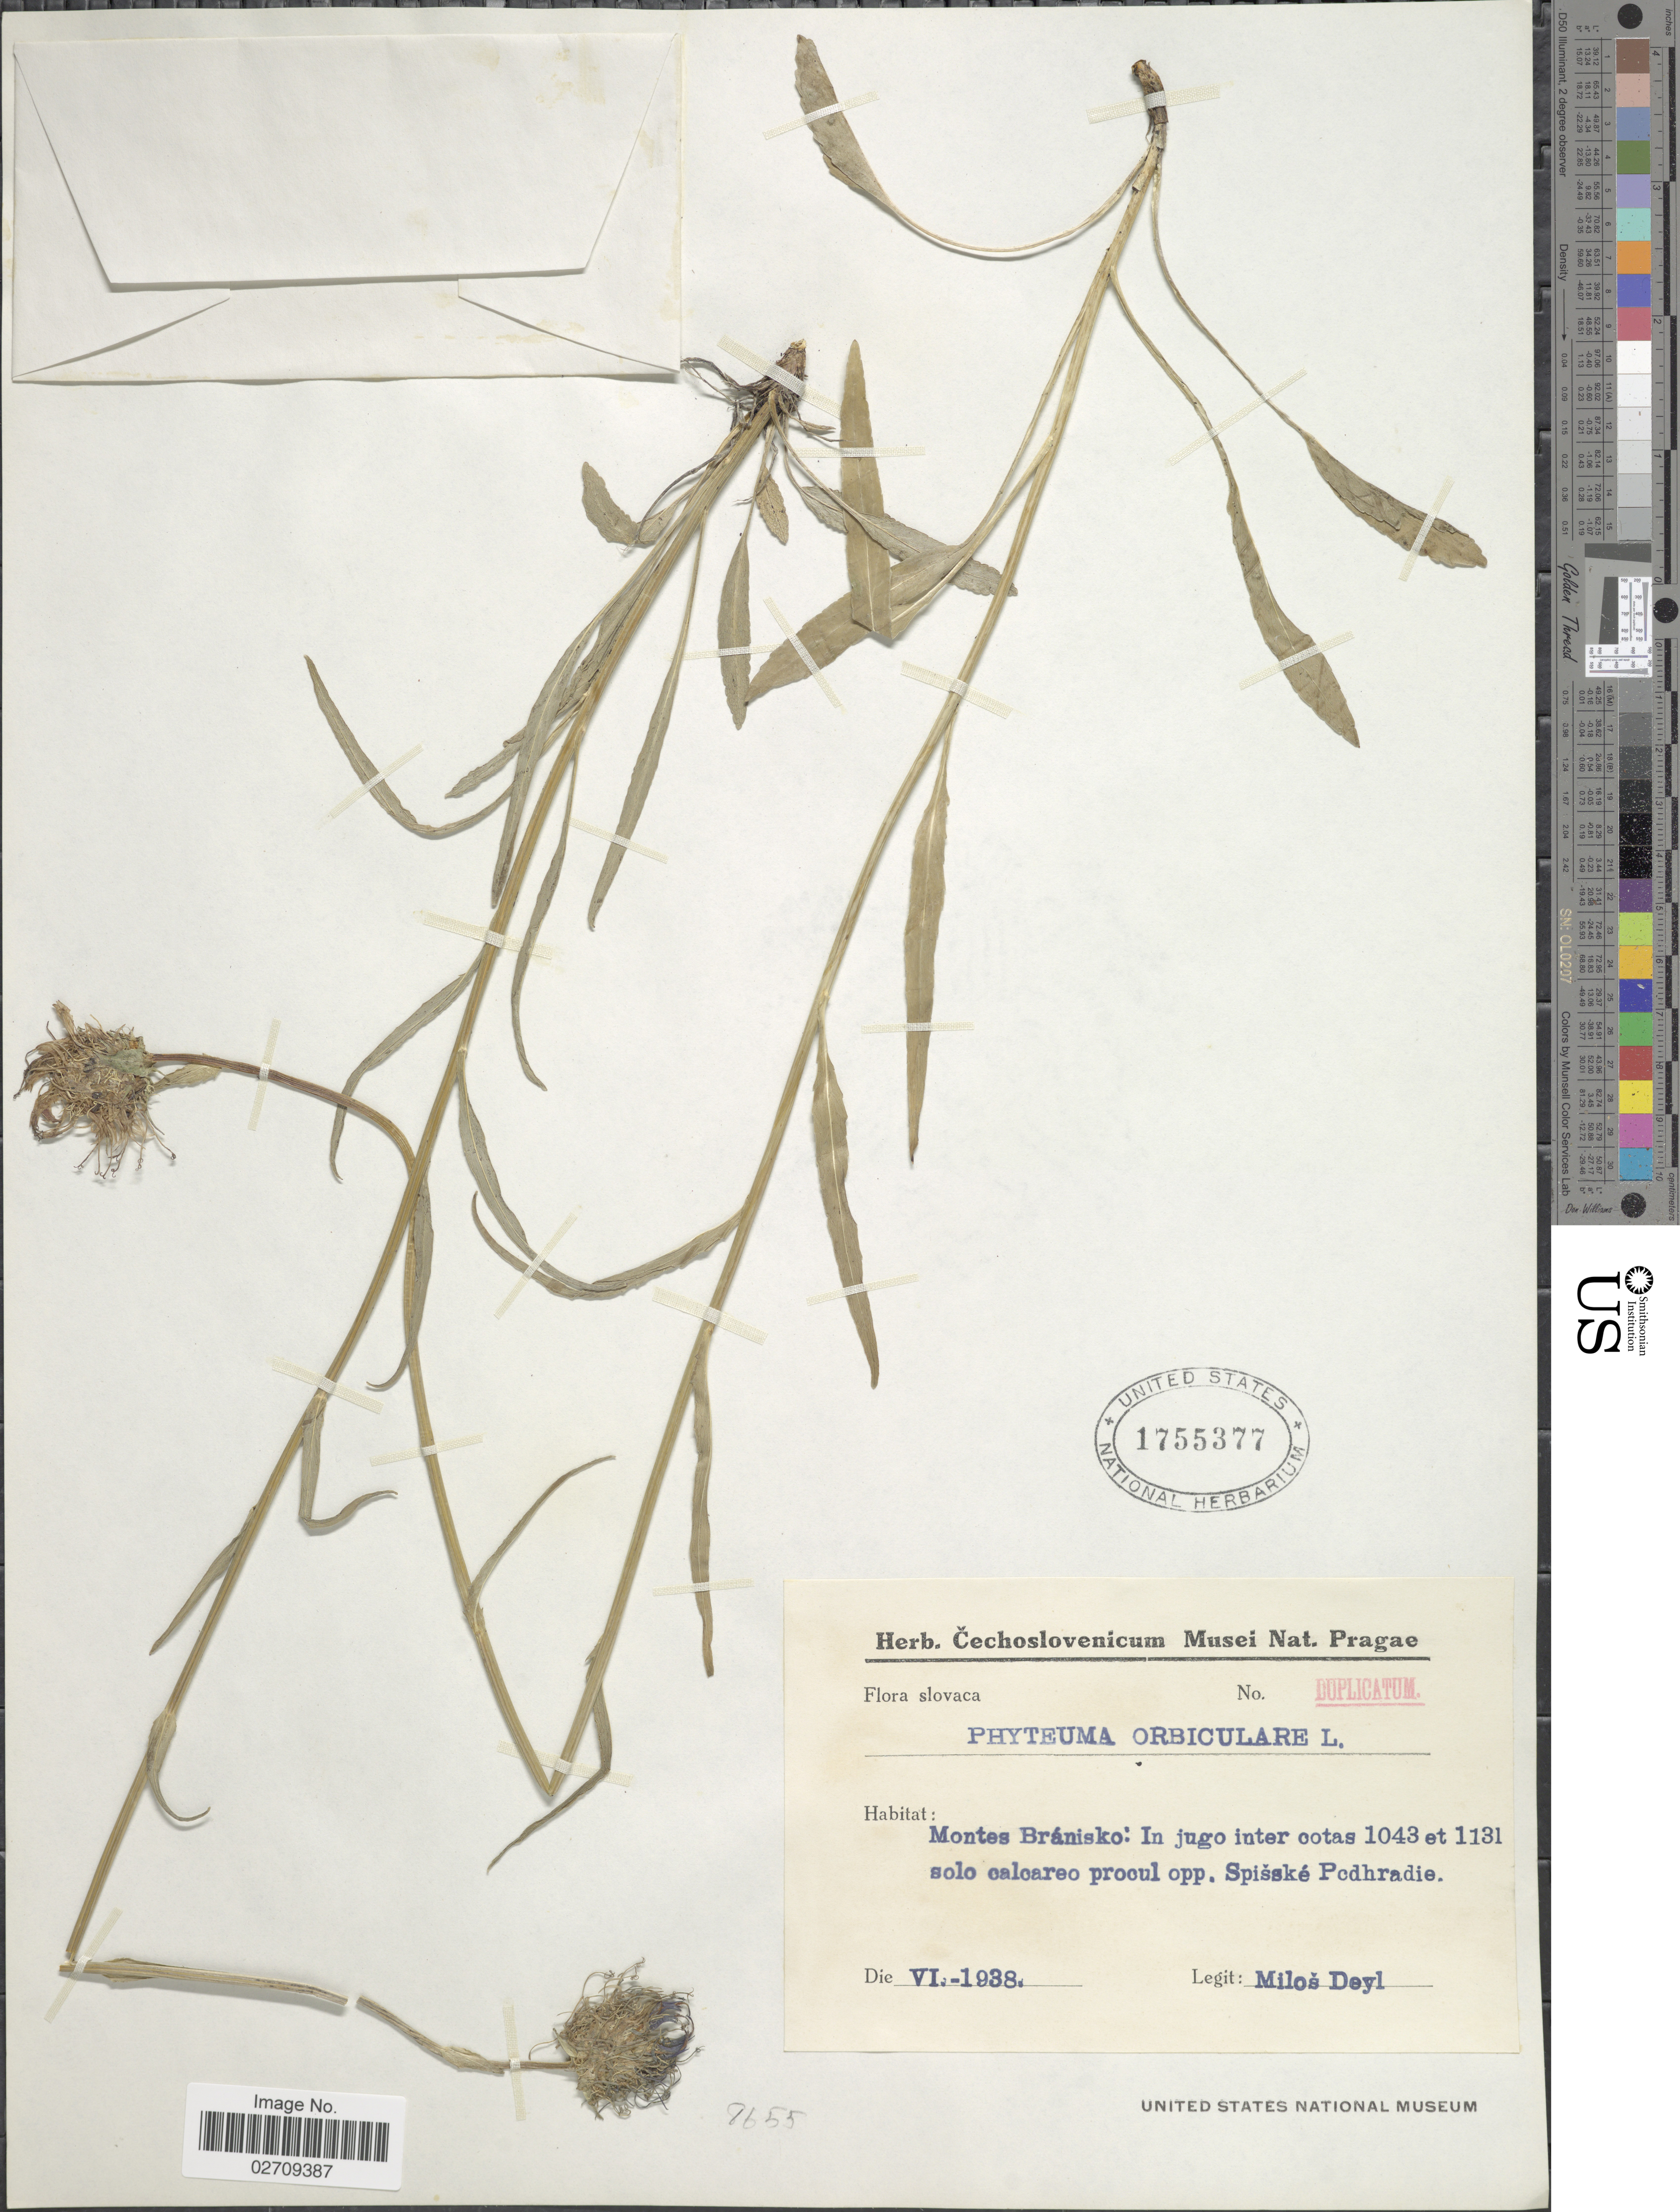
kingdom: Plantae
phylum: Tracheophyta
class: Magnoliopsida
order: Asterales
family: Campanulaceae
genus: Phyteuma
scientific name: Phyteuma orbiculare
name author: L.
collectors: M. Deyl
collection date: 1938-06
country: Slovakia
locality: Montes Branisko: In jugo inter cotas 1043 et 1131 solo calcareo procul opp. Spisske Pcdhradie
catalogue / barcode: US 1755377